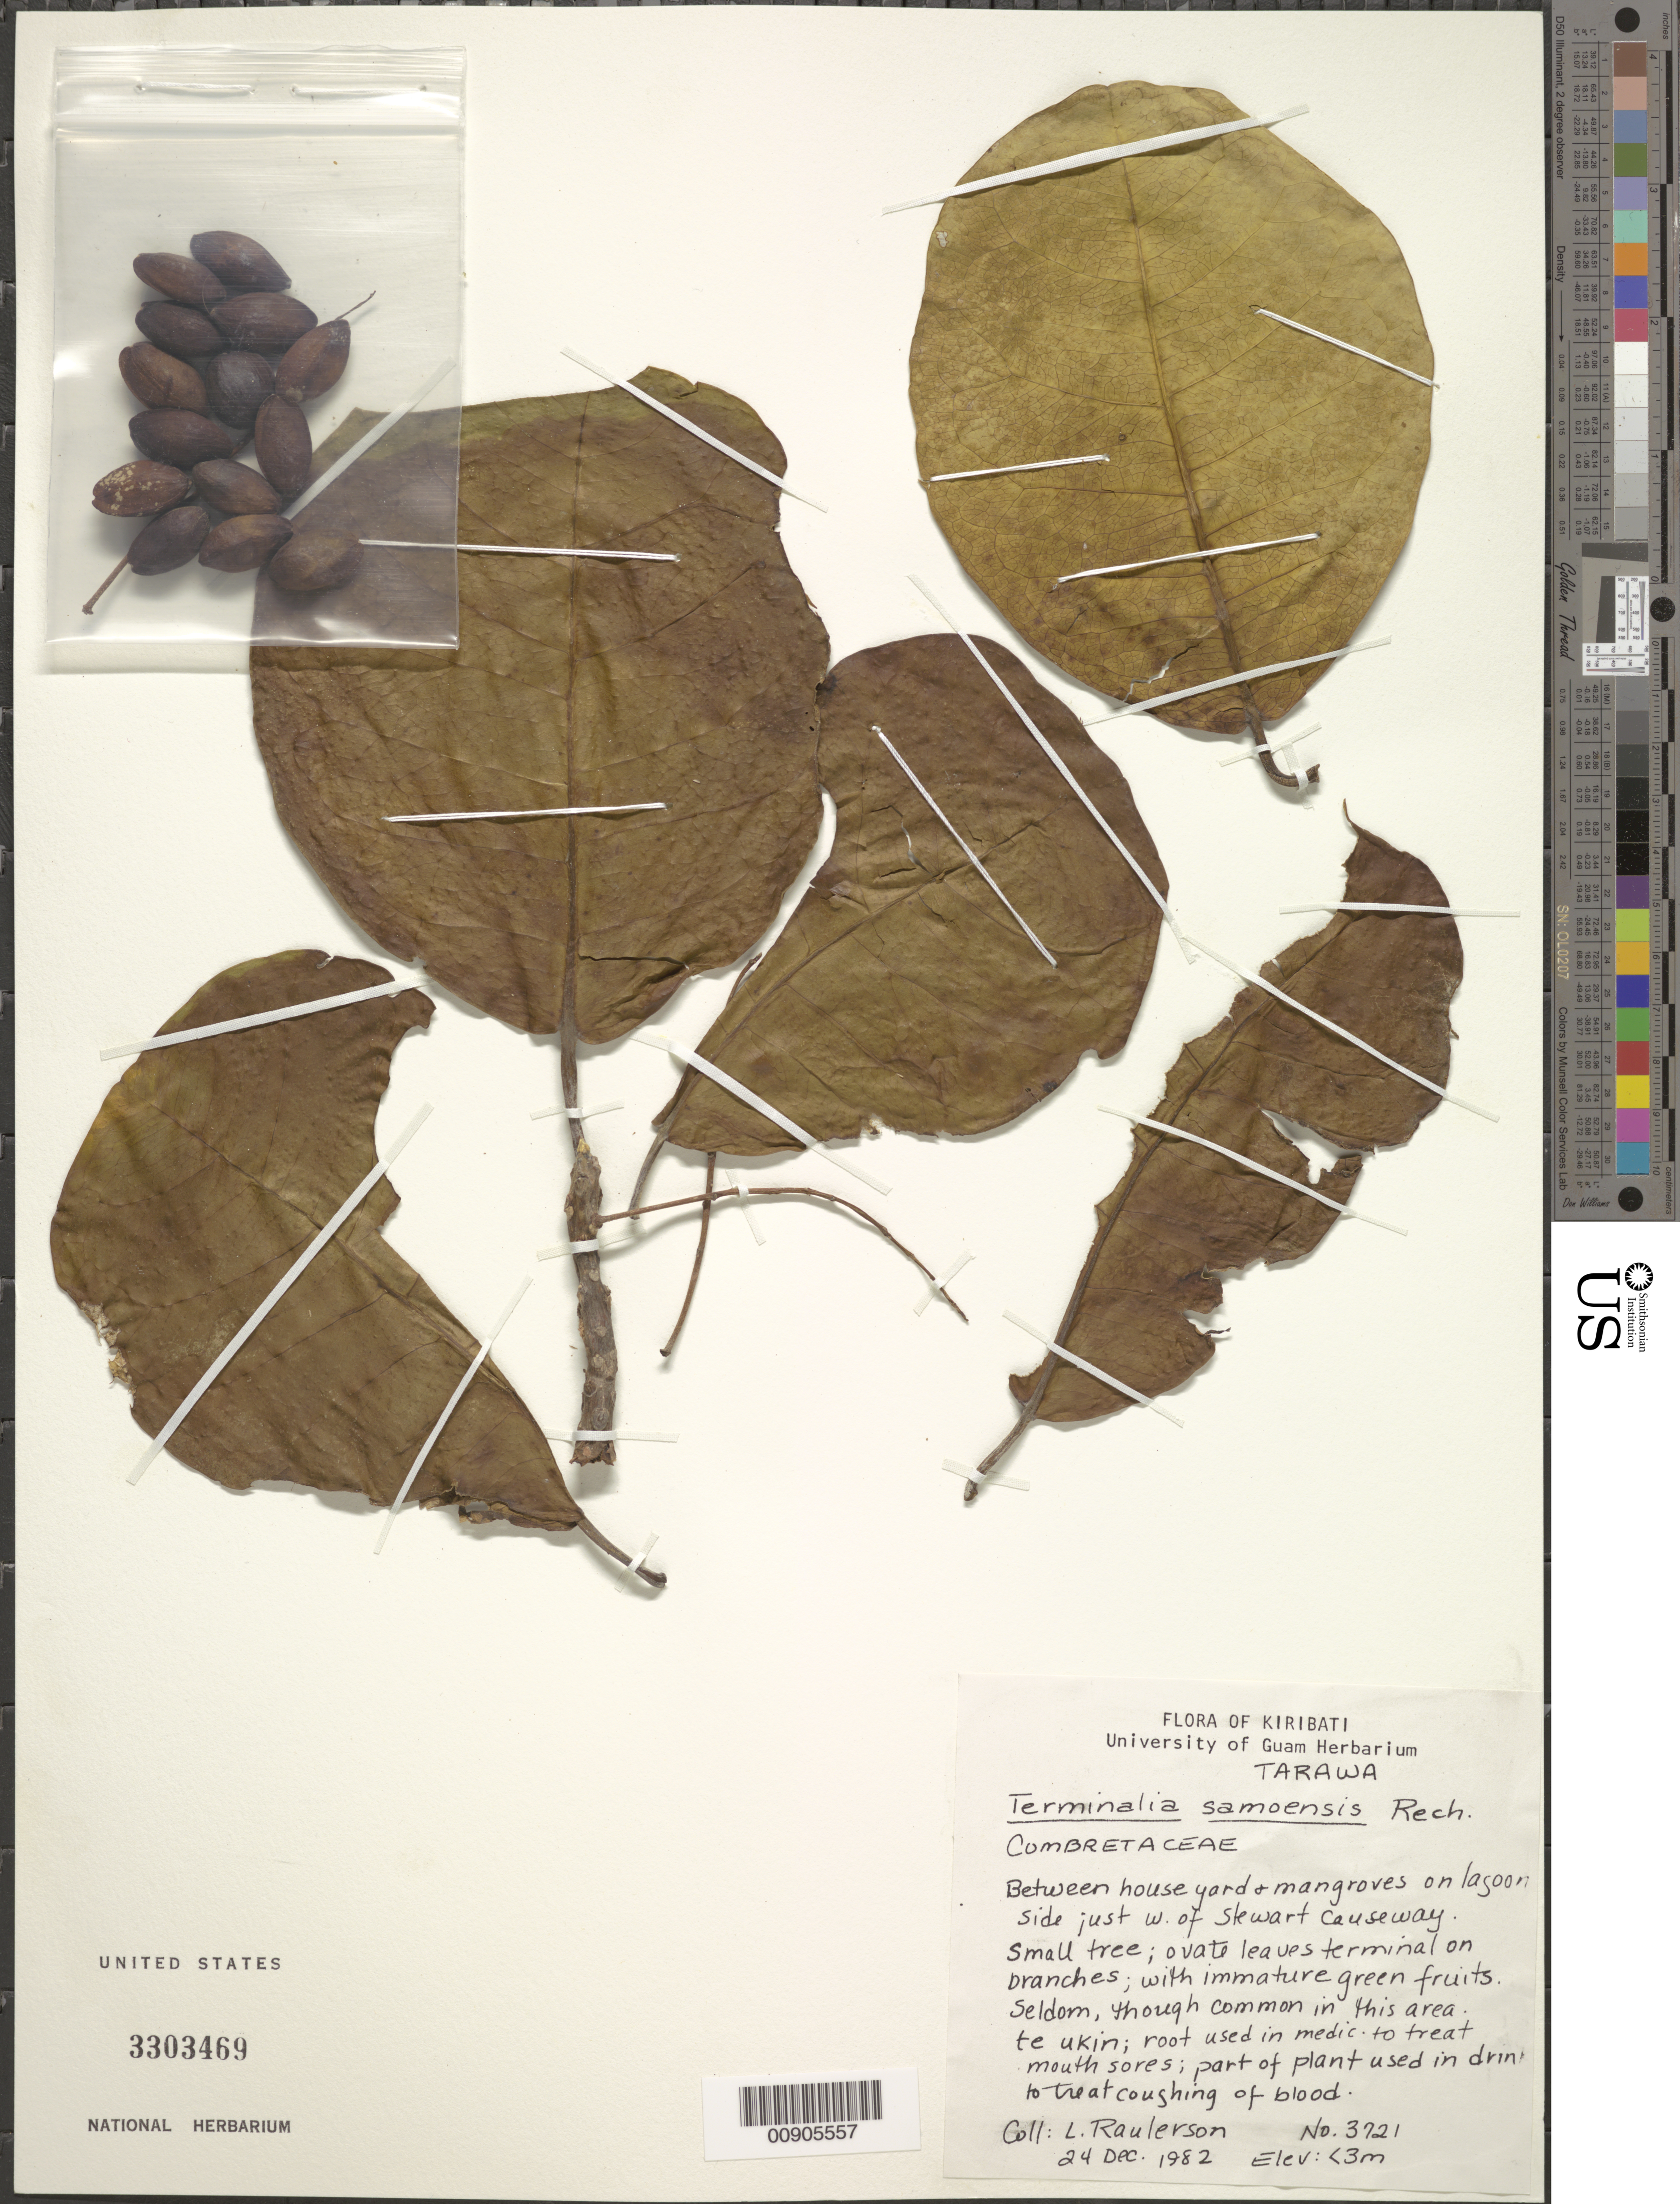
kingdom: Plantae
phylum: Tracheophyta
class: Magnoliopsida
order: Myrtales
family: Combretaceae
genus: Terminalia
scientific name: Terminalia samoensis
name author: Rech.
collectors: L. Raulerson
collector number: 3721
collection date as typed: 24 Dec 1982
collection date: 1982-12-24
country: Kiribati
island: Tarawa Atoll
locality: Between house yard & mangroves on lagoon side just w. of Stewad causeway.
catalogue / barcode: US 3303469